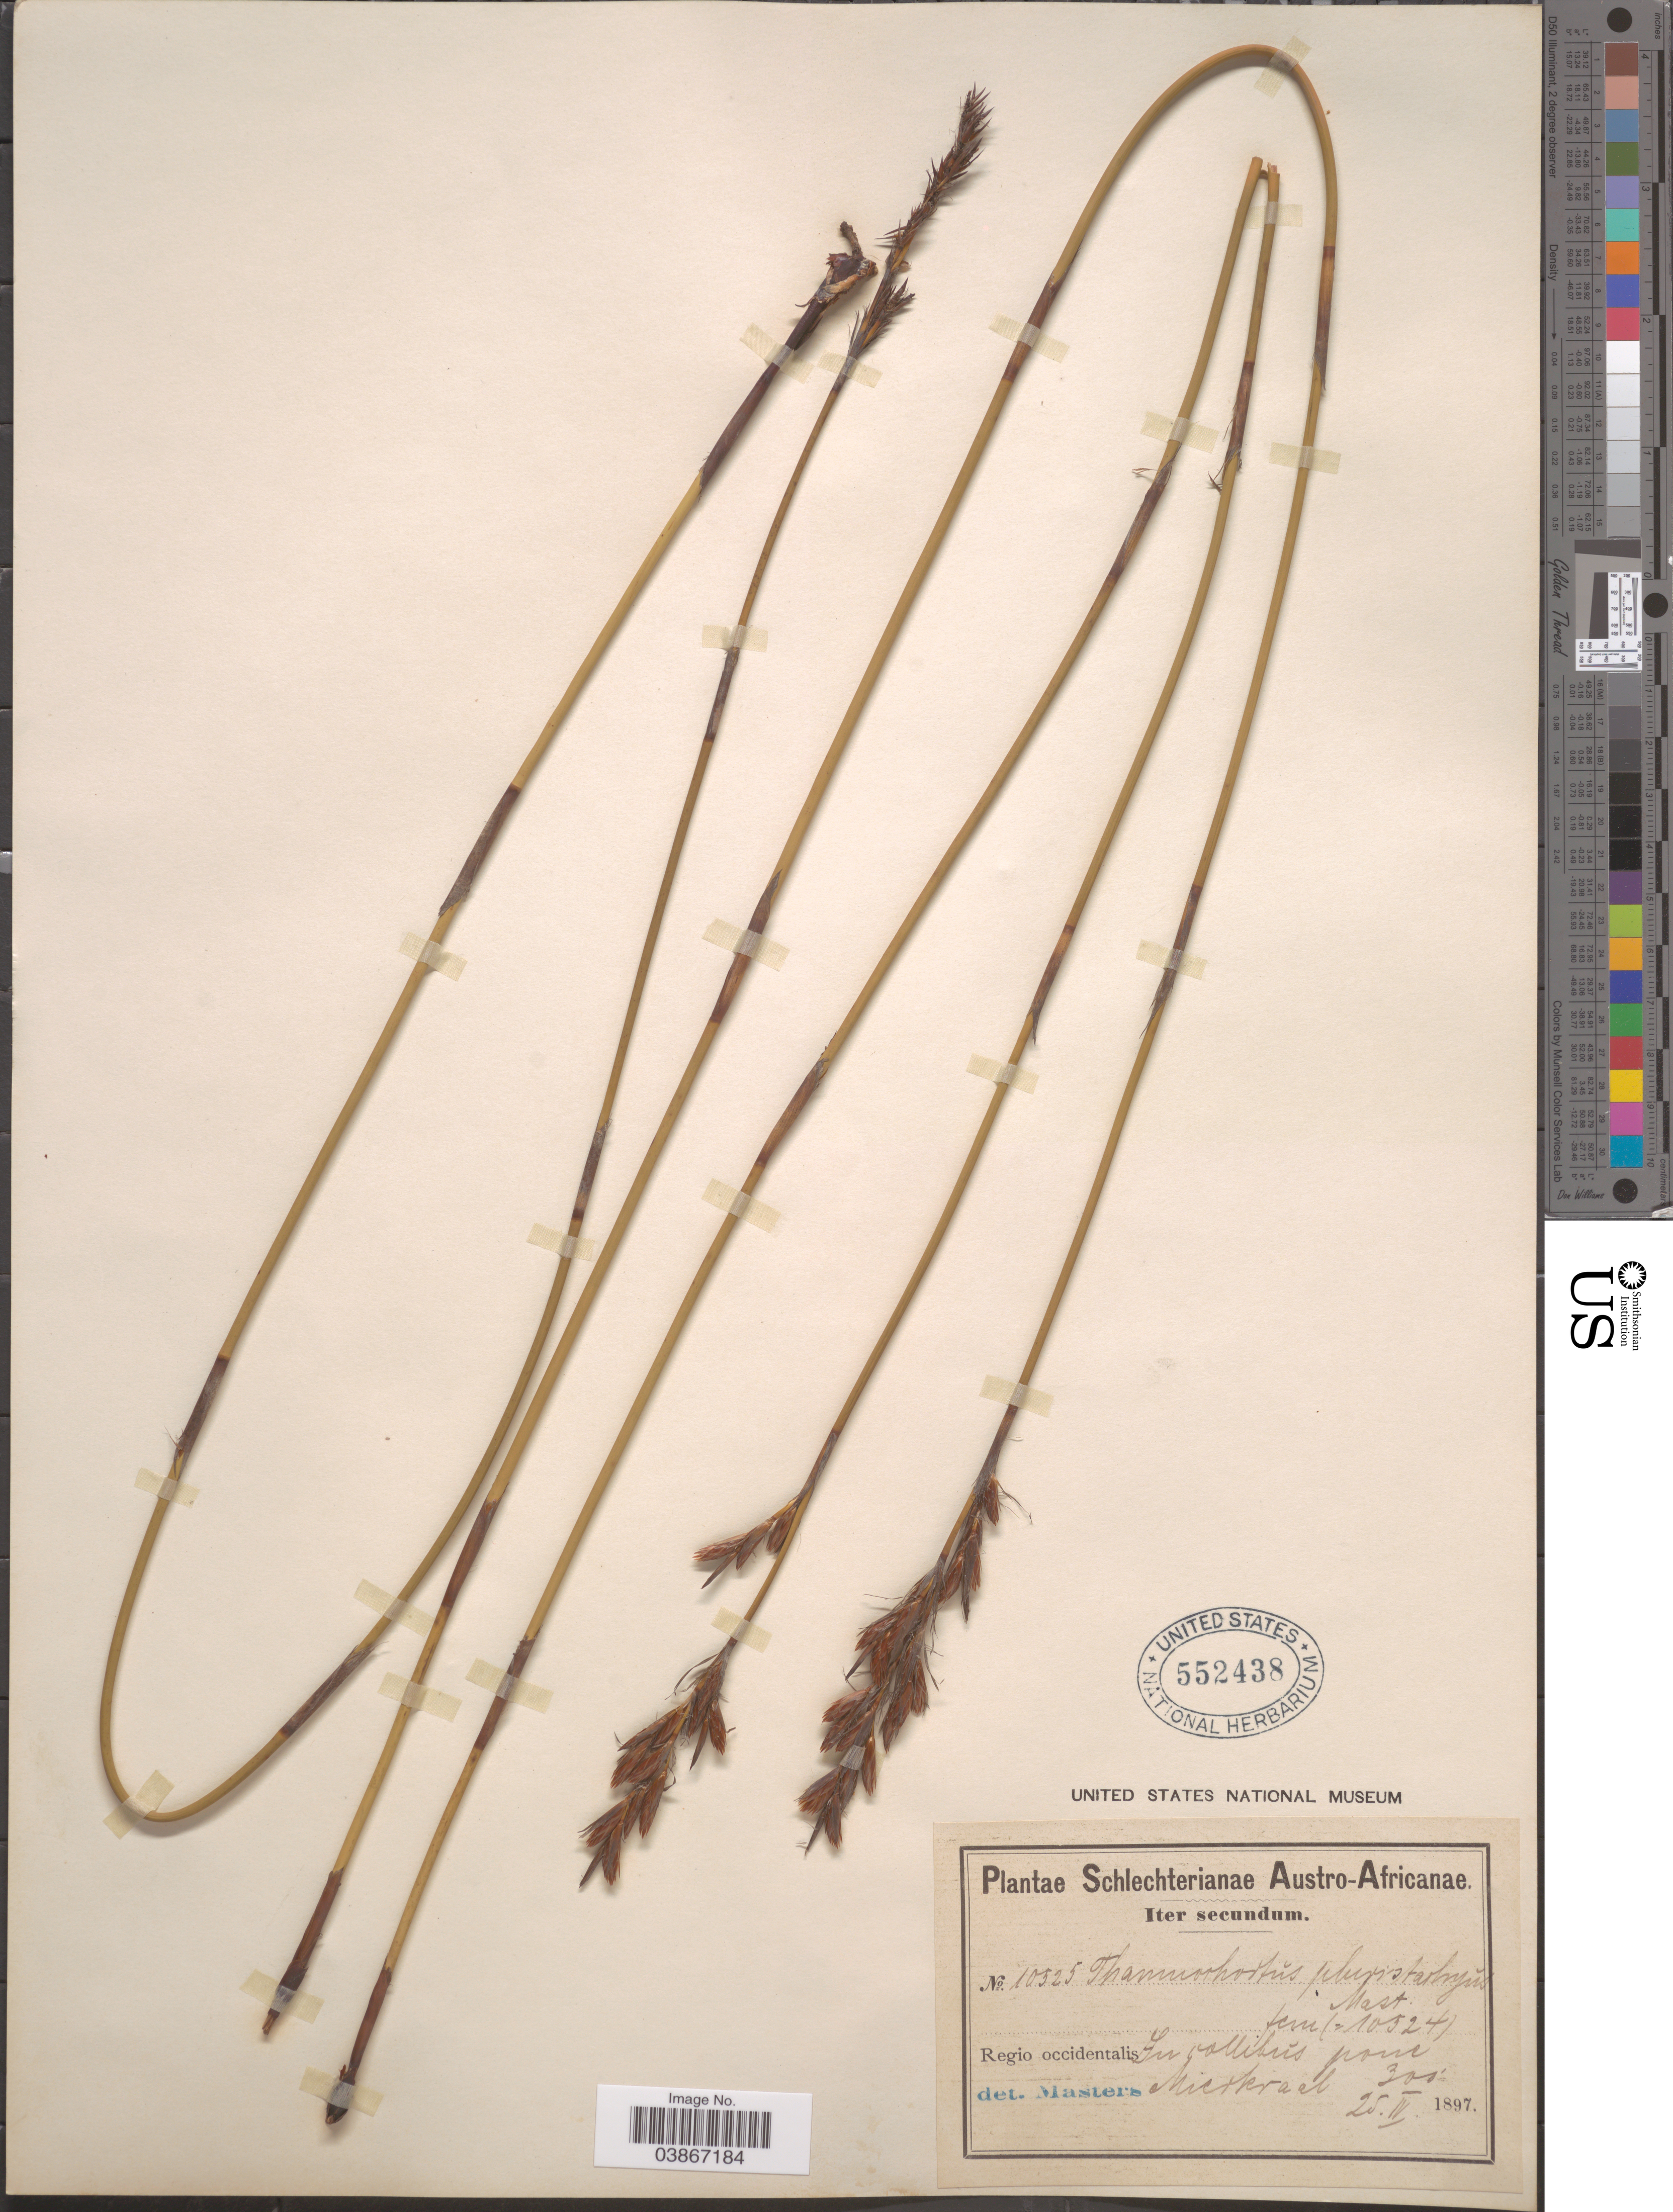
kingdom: Plantae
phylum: Tracheophyta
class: Liliopsida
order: Poales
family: Restionaceae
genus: Thamnochortus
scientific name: Thamnochortus pluristachyus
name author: Mast.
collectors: Schlechter, --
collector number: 10525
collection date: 1897-04-25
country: South Africa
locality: Austro-Africanae. Regio occidentalis. In collibus pone Mierkraal.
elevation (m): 91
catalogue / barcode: US 552438